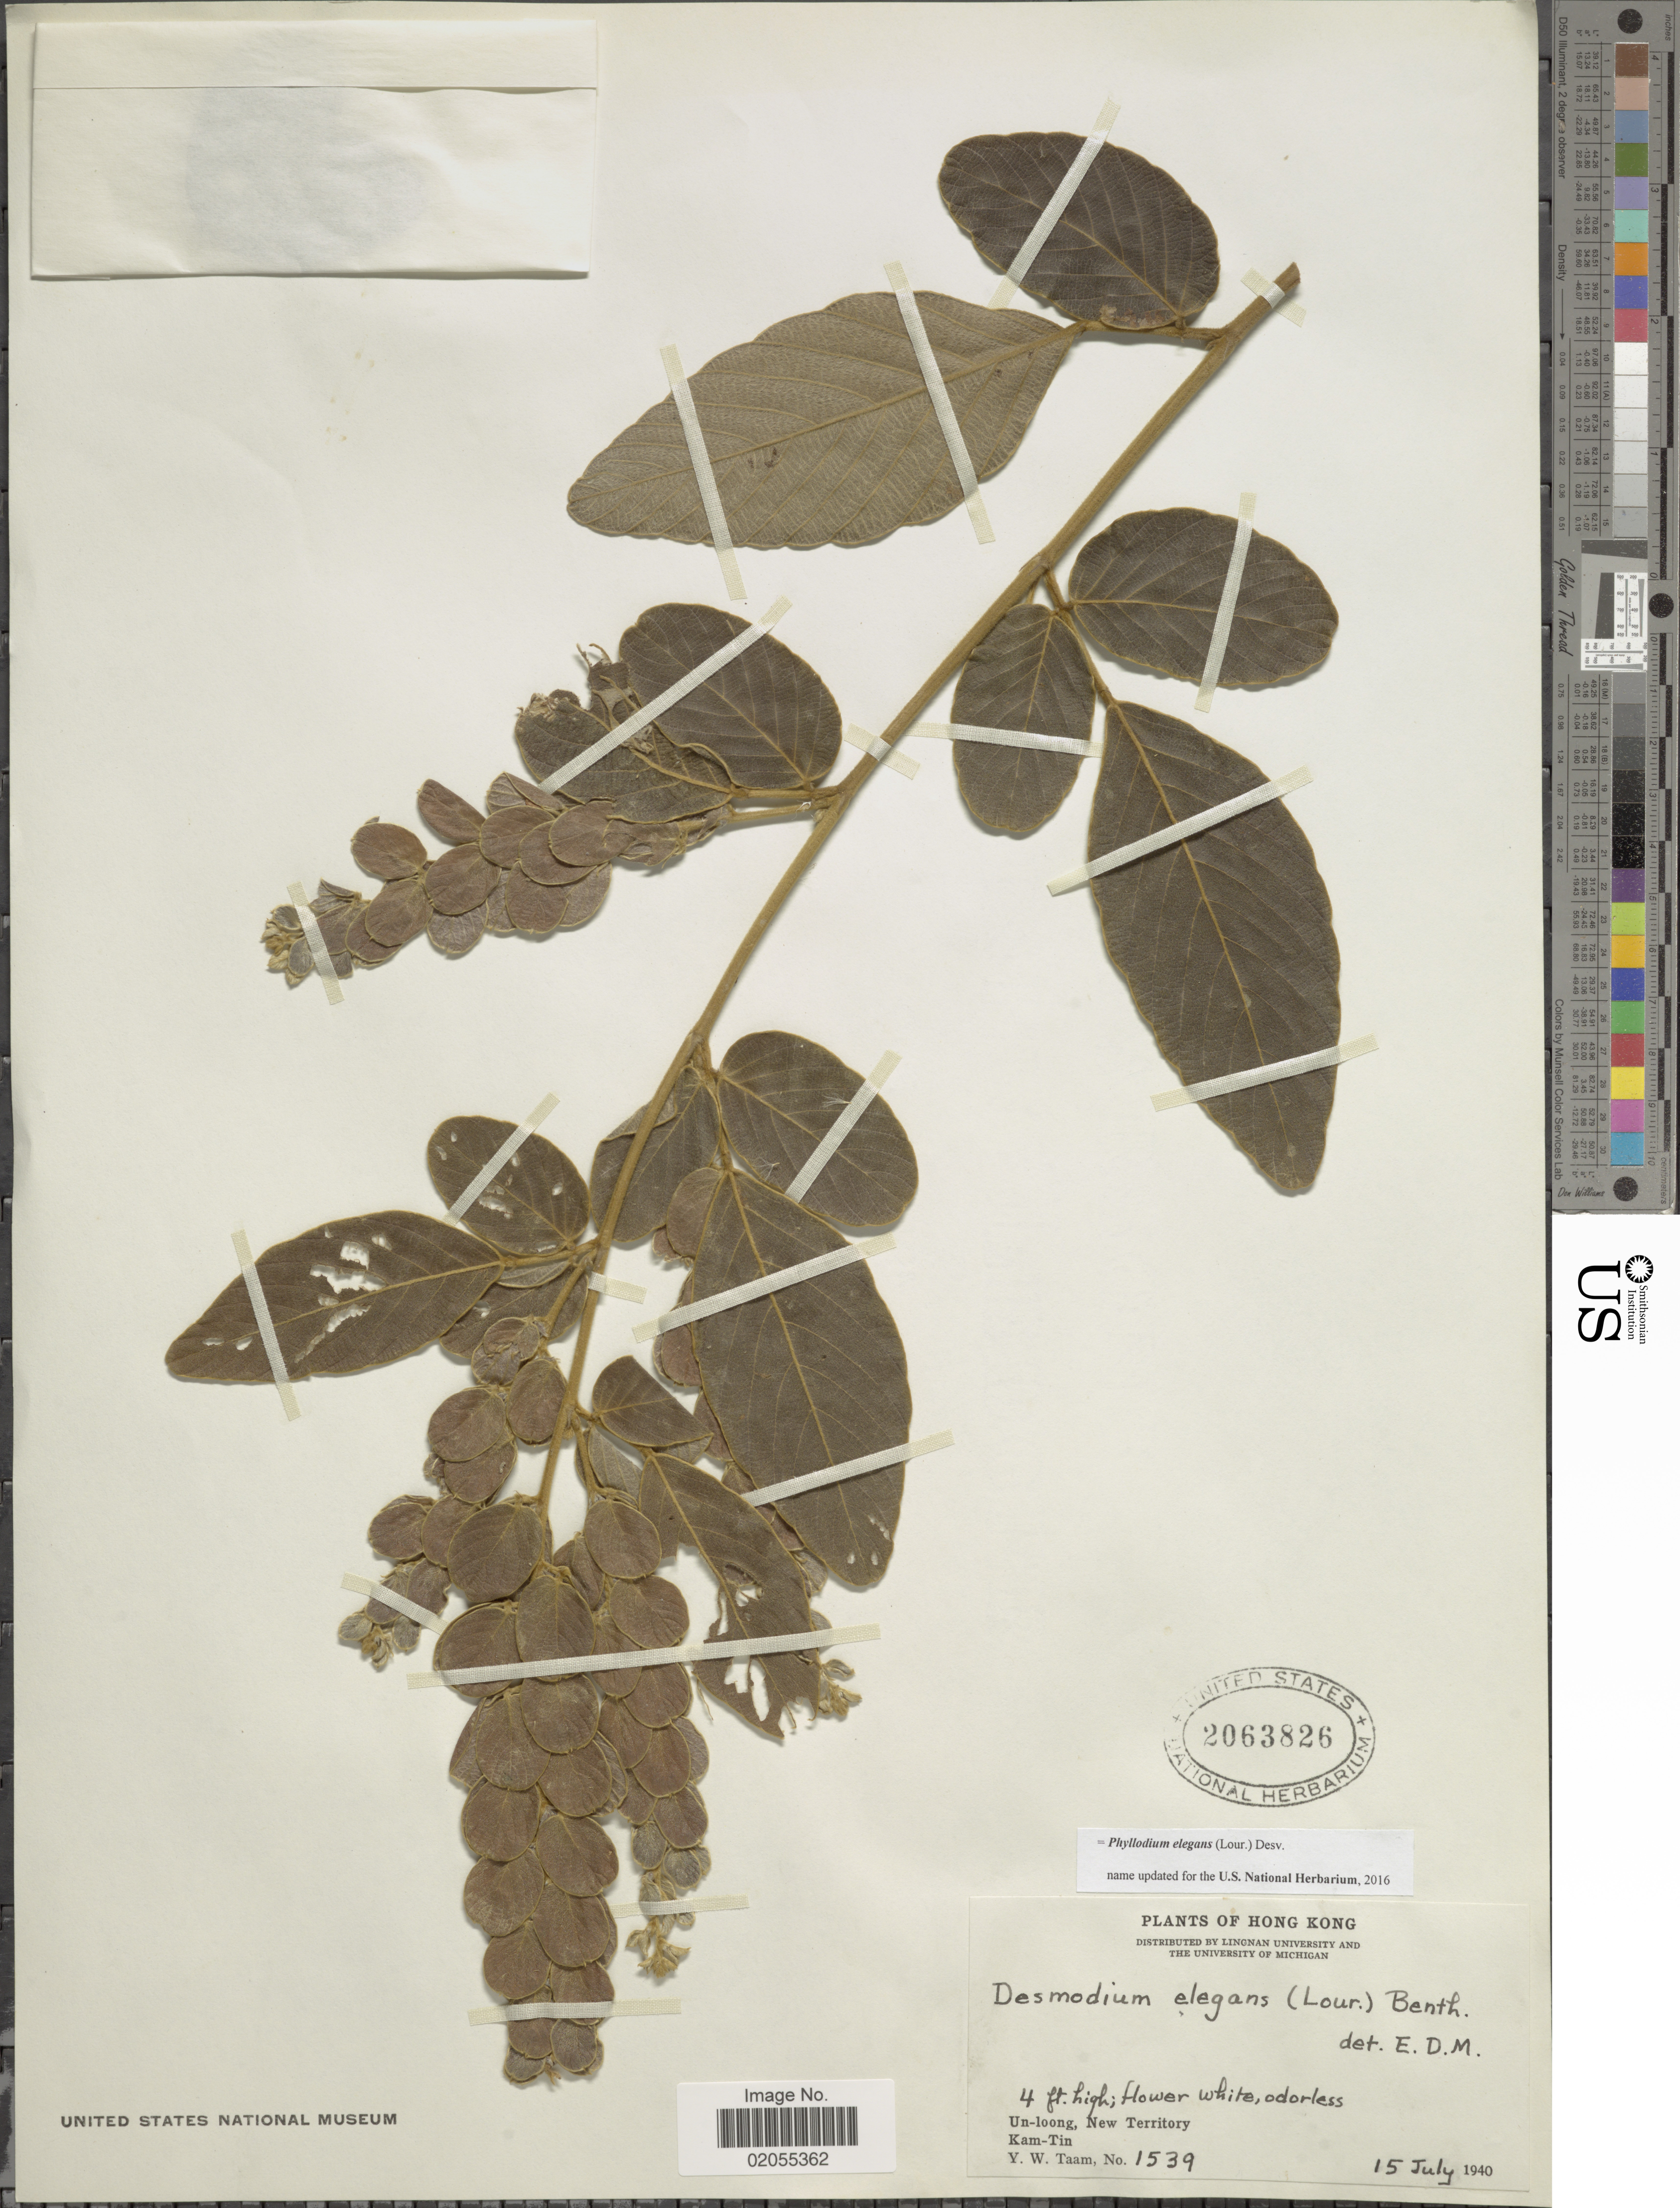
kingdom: Plantae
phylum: Tracheophyta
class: Magnoliopsida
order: Fabales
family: Fabaceae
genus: Phyllodium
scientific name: Phyllodium elegans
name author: (Lour.) Desv.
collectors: Y. W. Taam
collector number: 1539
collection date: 1940-07-15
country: China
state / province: Hong Kong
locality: Un-Loong, New Territory, Kam-Tin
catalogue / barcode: US 2063826